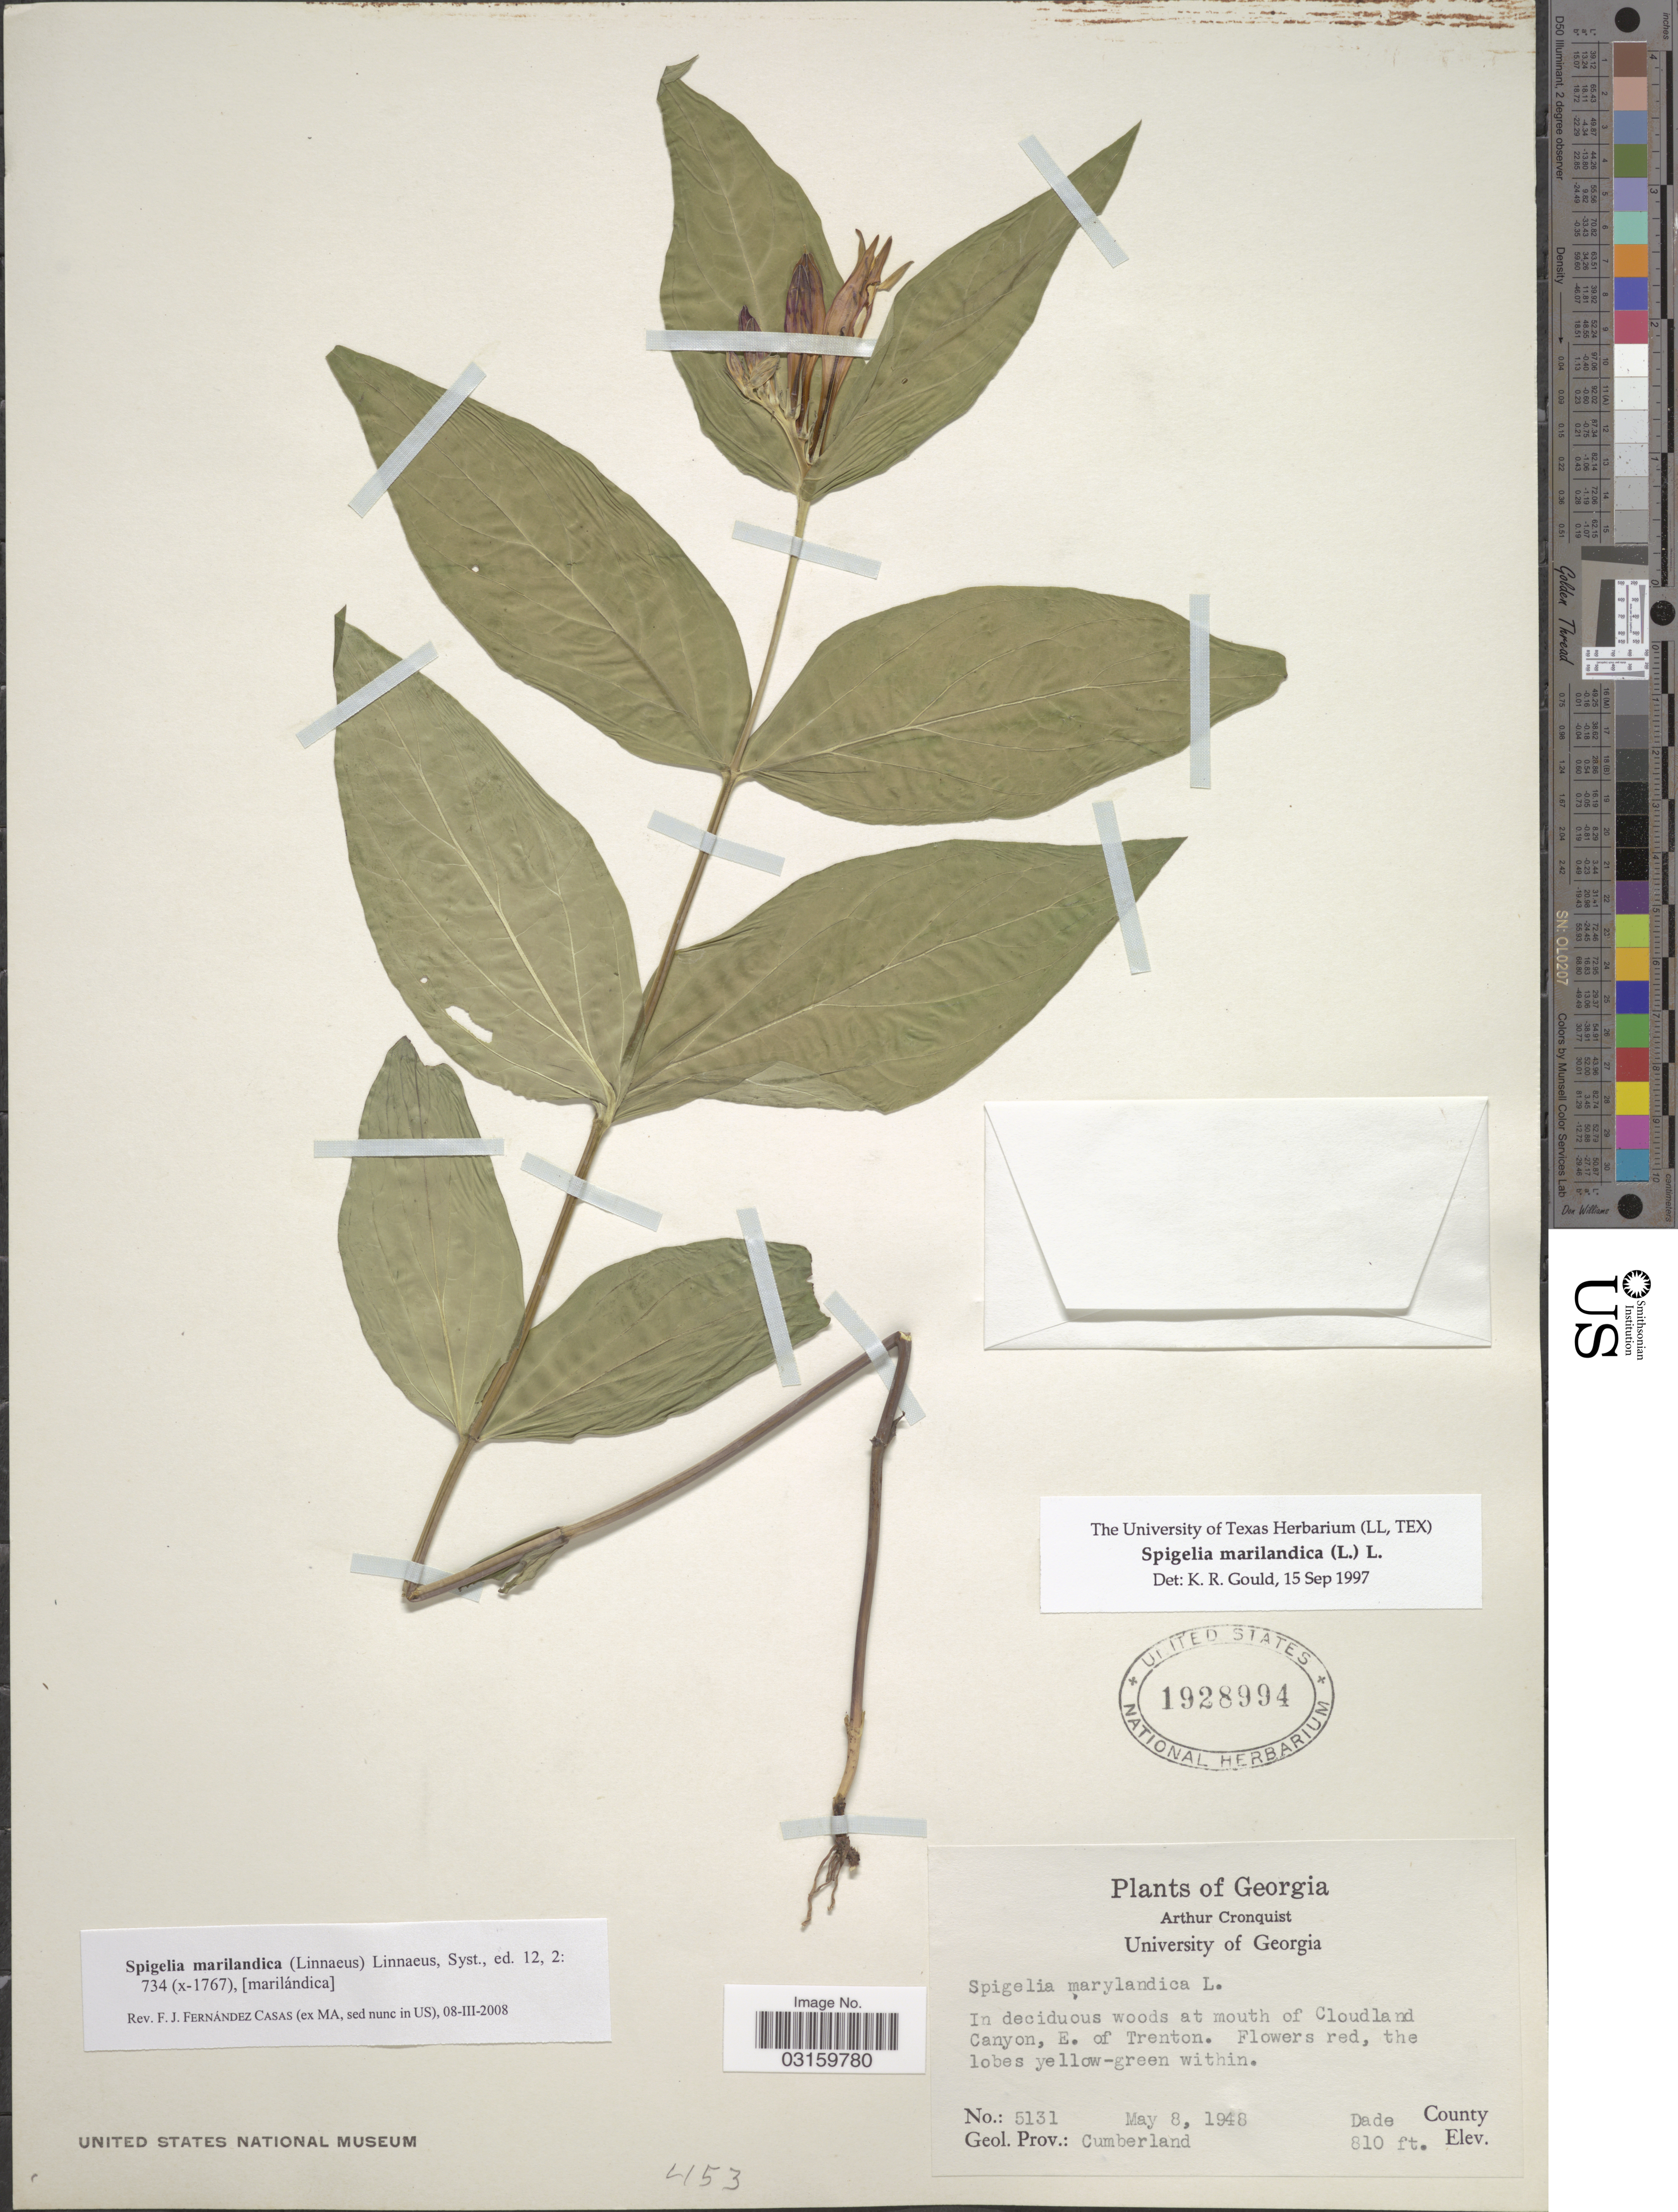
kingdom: Plantae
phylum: Tracheophyta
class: Magnoliopsida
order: Gentianales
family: Loganiaceae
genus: Spigelia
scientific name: Spigelia marilandica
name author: (L.) L.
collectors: A. J. Cronquist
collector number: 5131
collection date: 1948-05-08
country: United States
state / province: Georgia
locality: In deciduous woods at mouth of Cloudland Canyon, E. of Trenton., Dade County. Geol. Prov.: Cumberland.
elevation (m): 247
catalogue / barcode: US 1928994